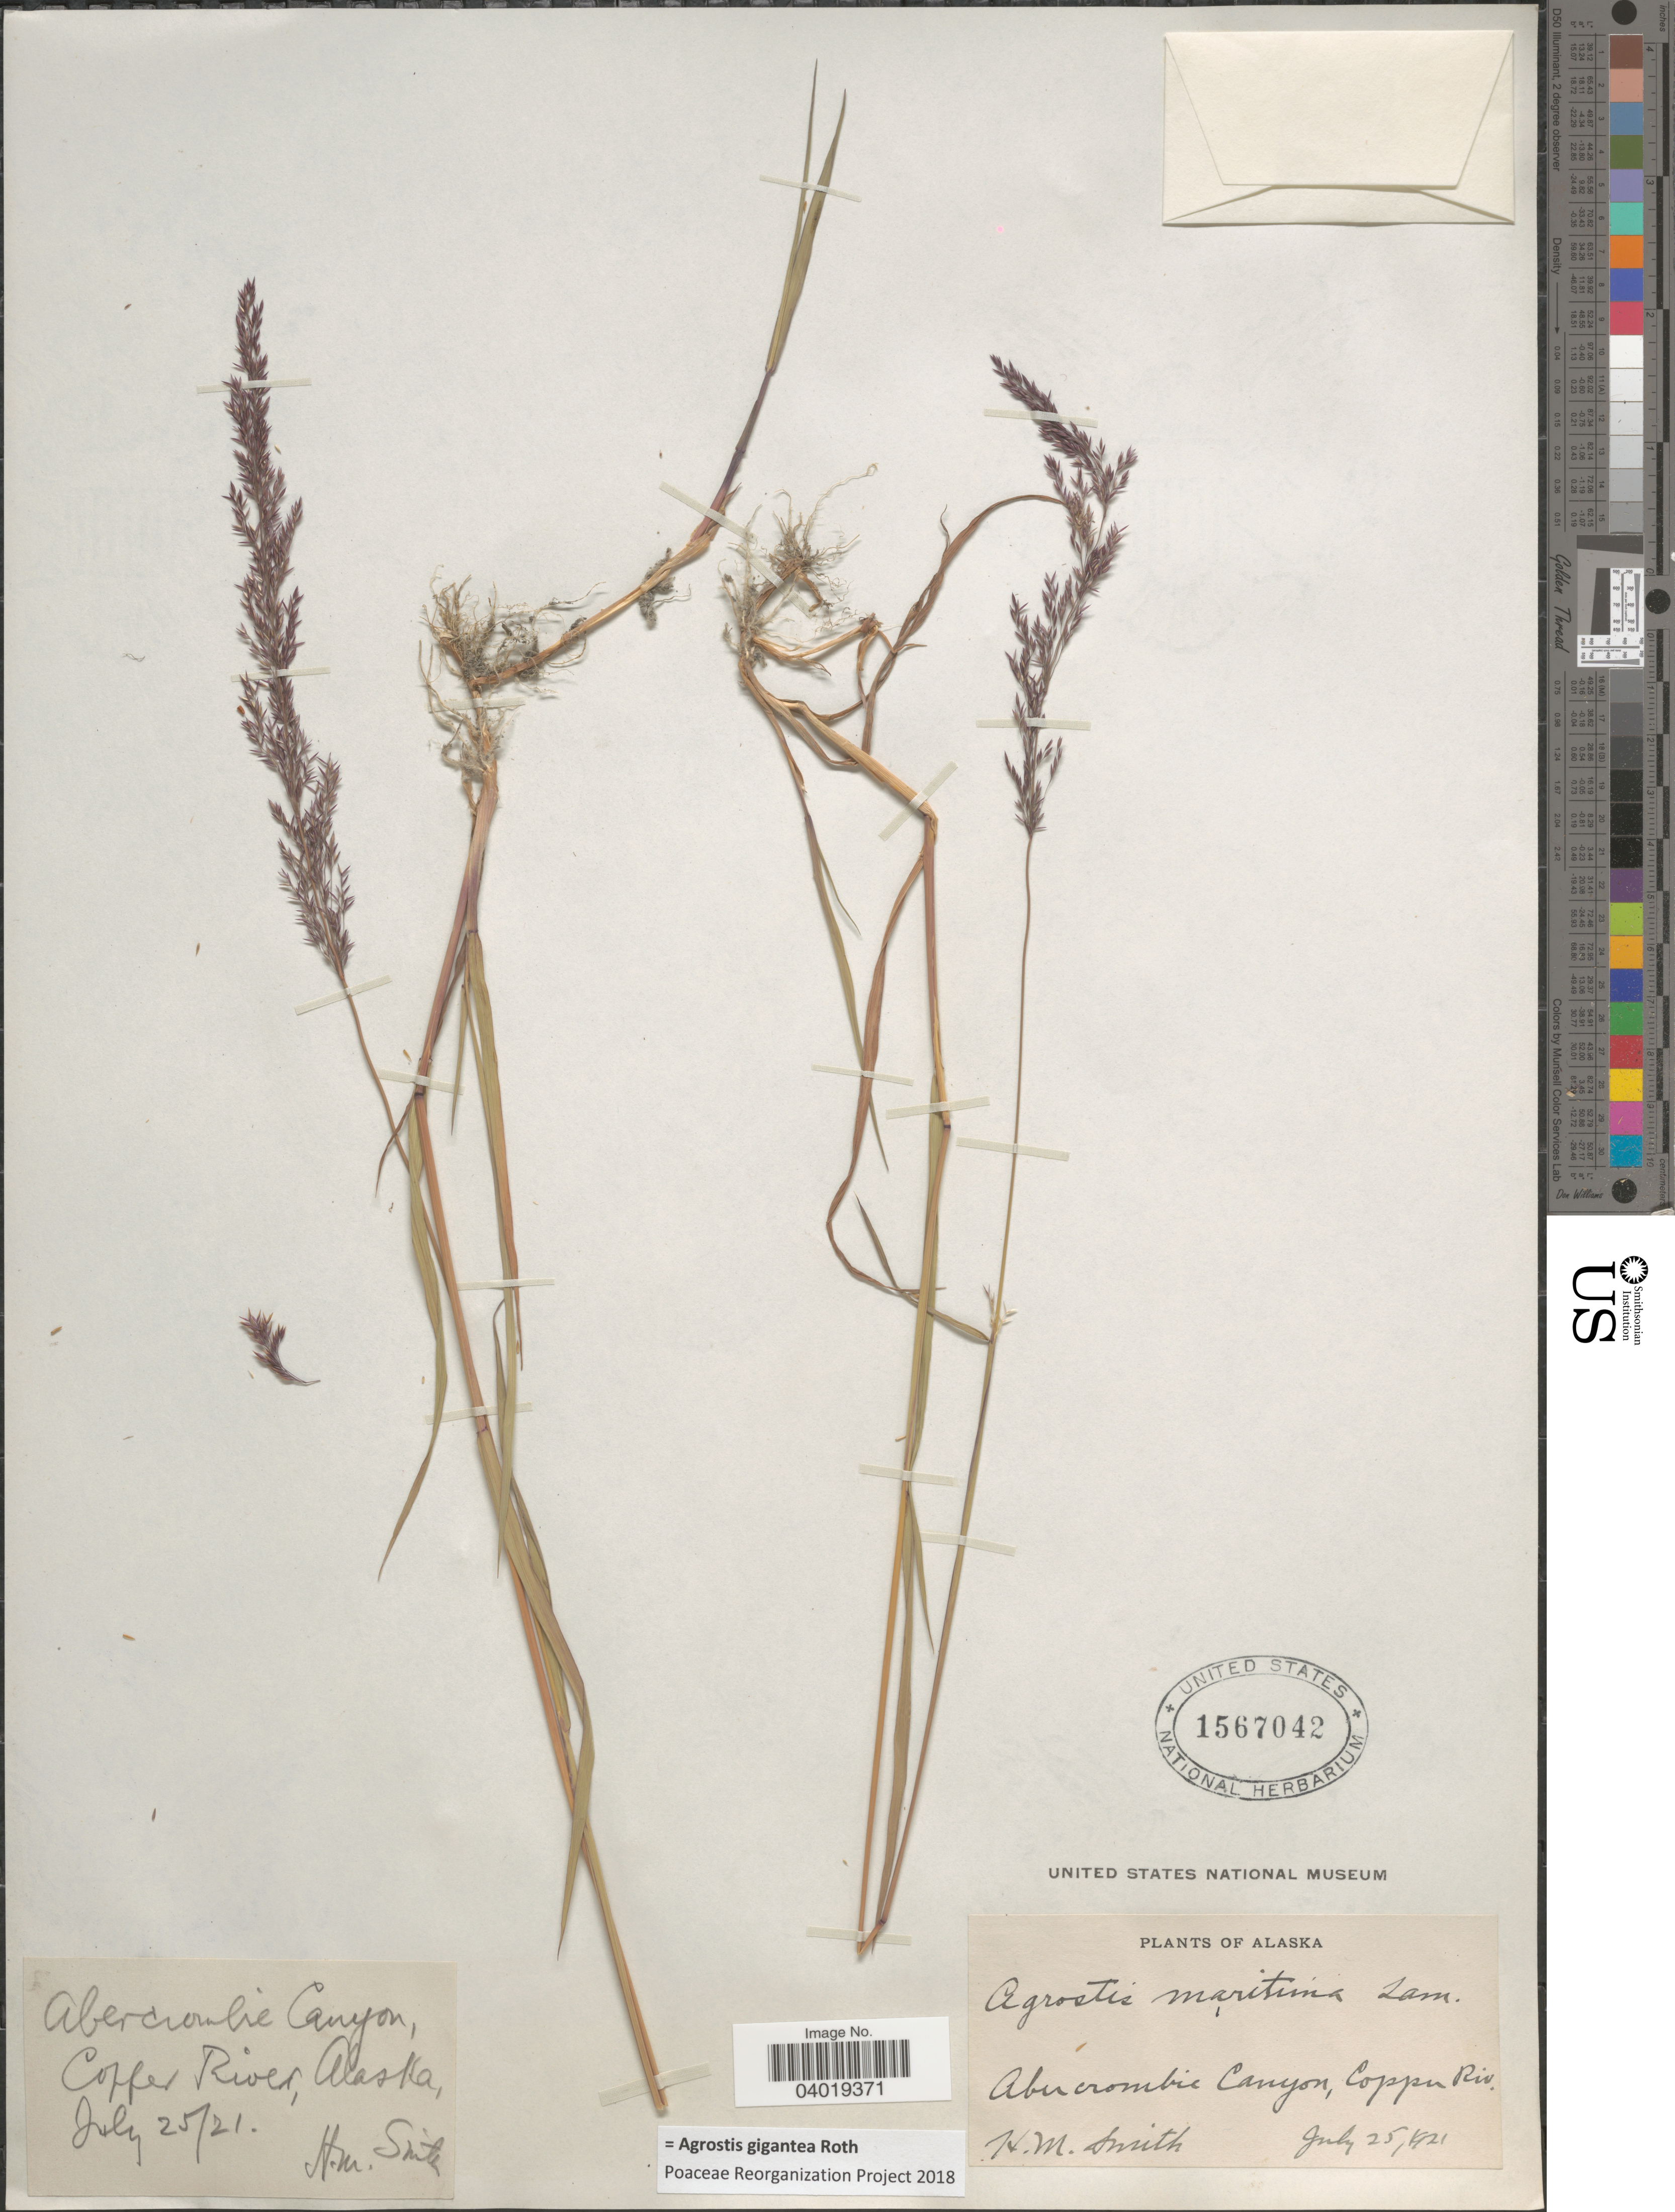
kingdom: Plantae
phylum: Tracheophyta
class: Liliopsida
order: Poales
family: Poaceae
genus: Agrostis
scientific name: Agrostis gigantea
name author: Roth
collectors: H. M. Smith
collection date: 1921-07-25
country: United States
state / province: Alaska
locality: Abercrombie Canyon, Copper River.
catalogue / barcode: US 1567042